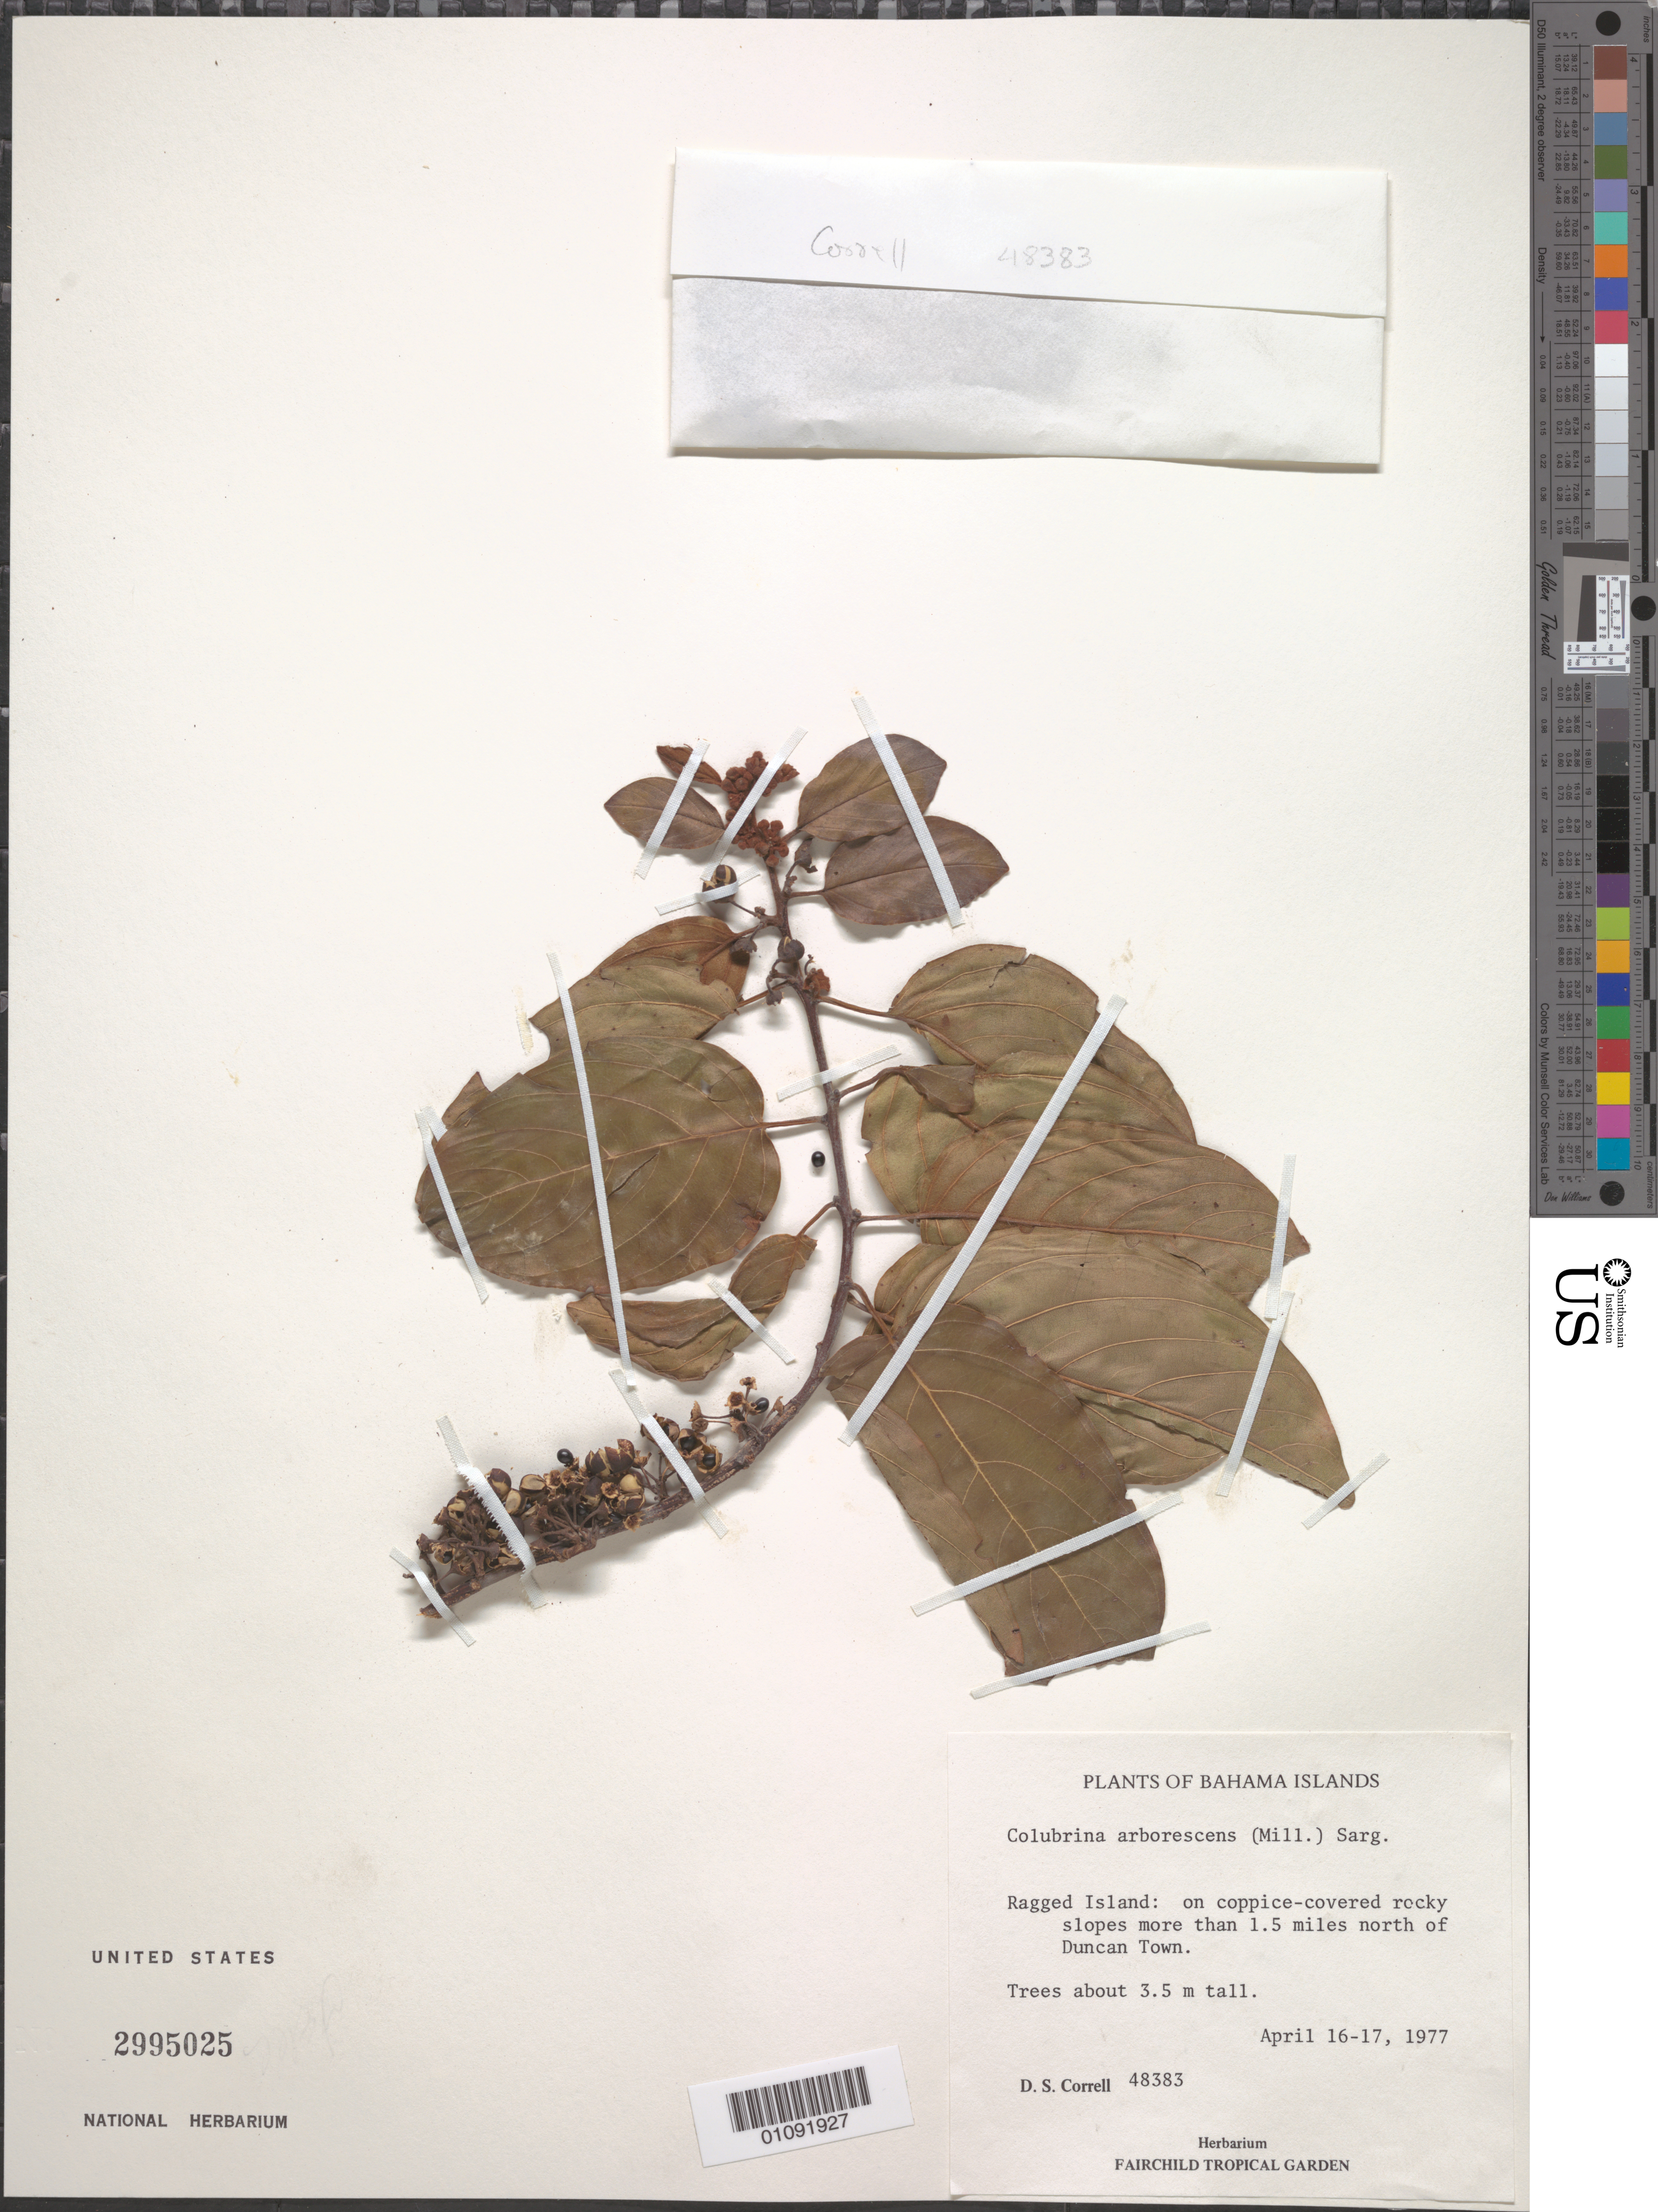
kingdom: Plantae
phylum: Tracheophyta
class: Magnoliopsida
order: Rosales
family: Rhamnaceae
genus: Colubrina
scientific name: Colubrina arborescens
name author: (Mill.) Sarg.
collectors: D. S. Correll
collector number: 48383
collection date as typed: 16 Apr 1977 and 17 Apr 1977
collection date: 1977-04-16,1977-04-17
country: Bahamas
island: Ragged I.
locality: Ragged Island: on coppice-covered rocky slopes more than 1.5 miles N of Duncan Town.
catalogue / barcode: US 2995025